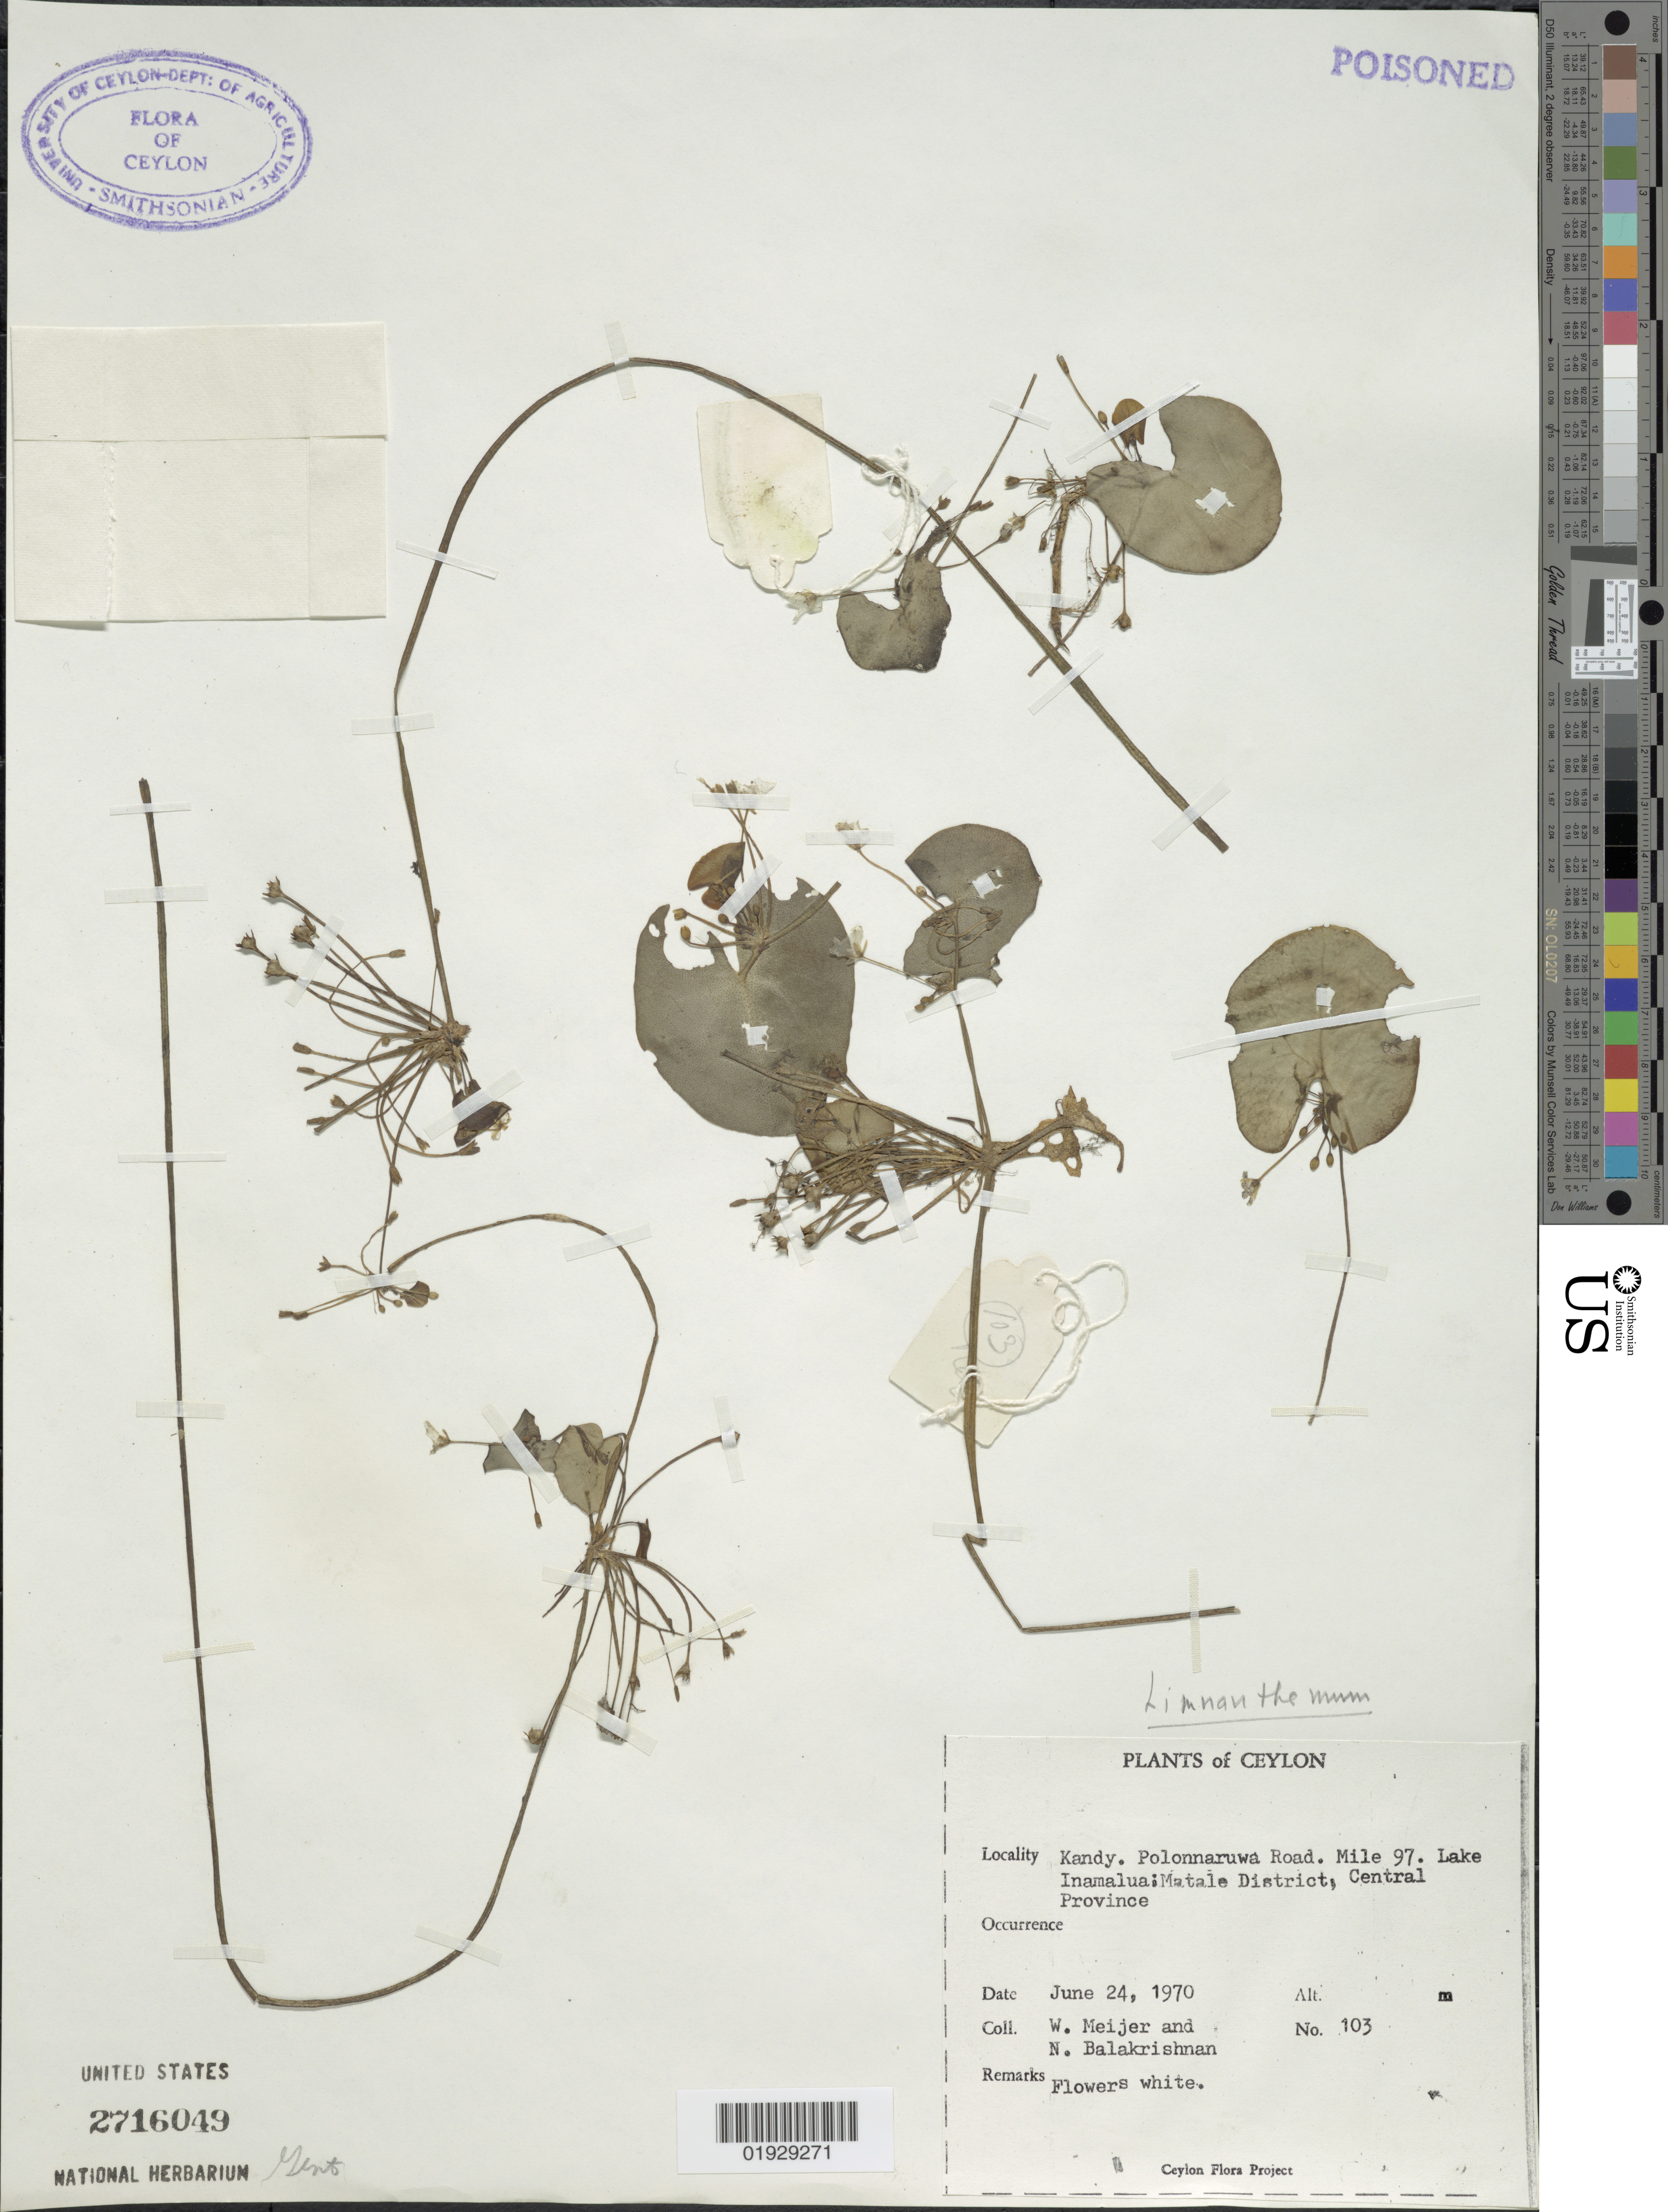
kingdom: Plantae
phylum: Tracheophyta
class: Magnoliopsida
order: Asterales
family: Menyanthaceae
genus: Nymphoides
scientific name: Nymphoides sp.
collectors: W. Meijer & N. Balakrishnan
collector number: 103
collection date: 1970-06-24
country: Sri Lanka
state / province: Central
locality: Ceylon. Kandy. Polonnaruwa Road. Mile 97. Lake Inamalua: Matale District, Central Province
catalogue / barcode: US 2716049